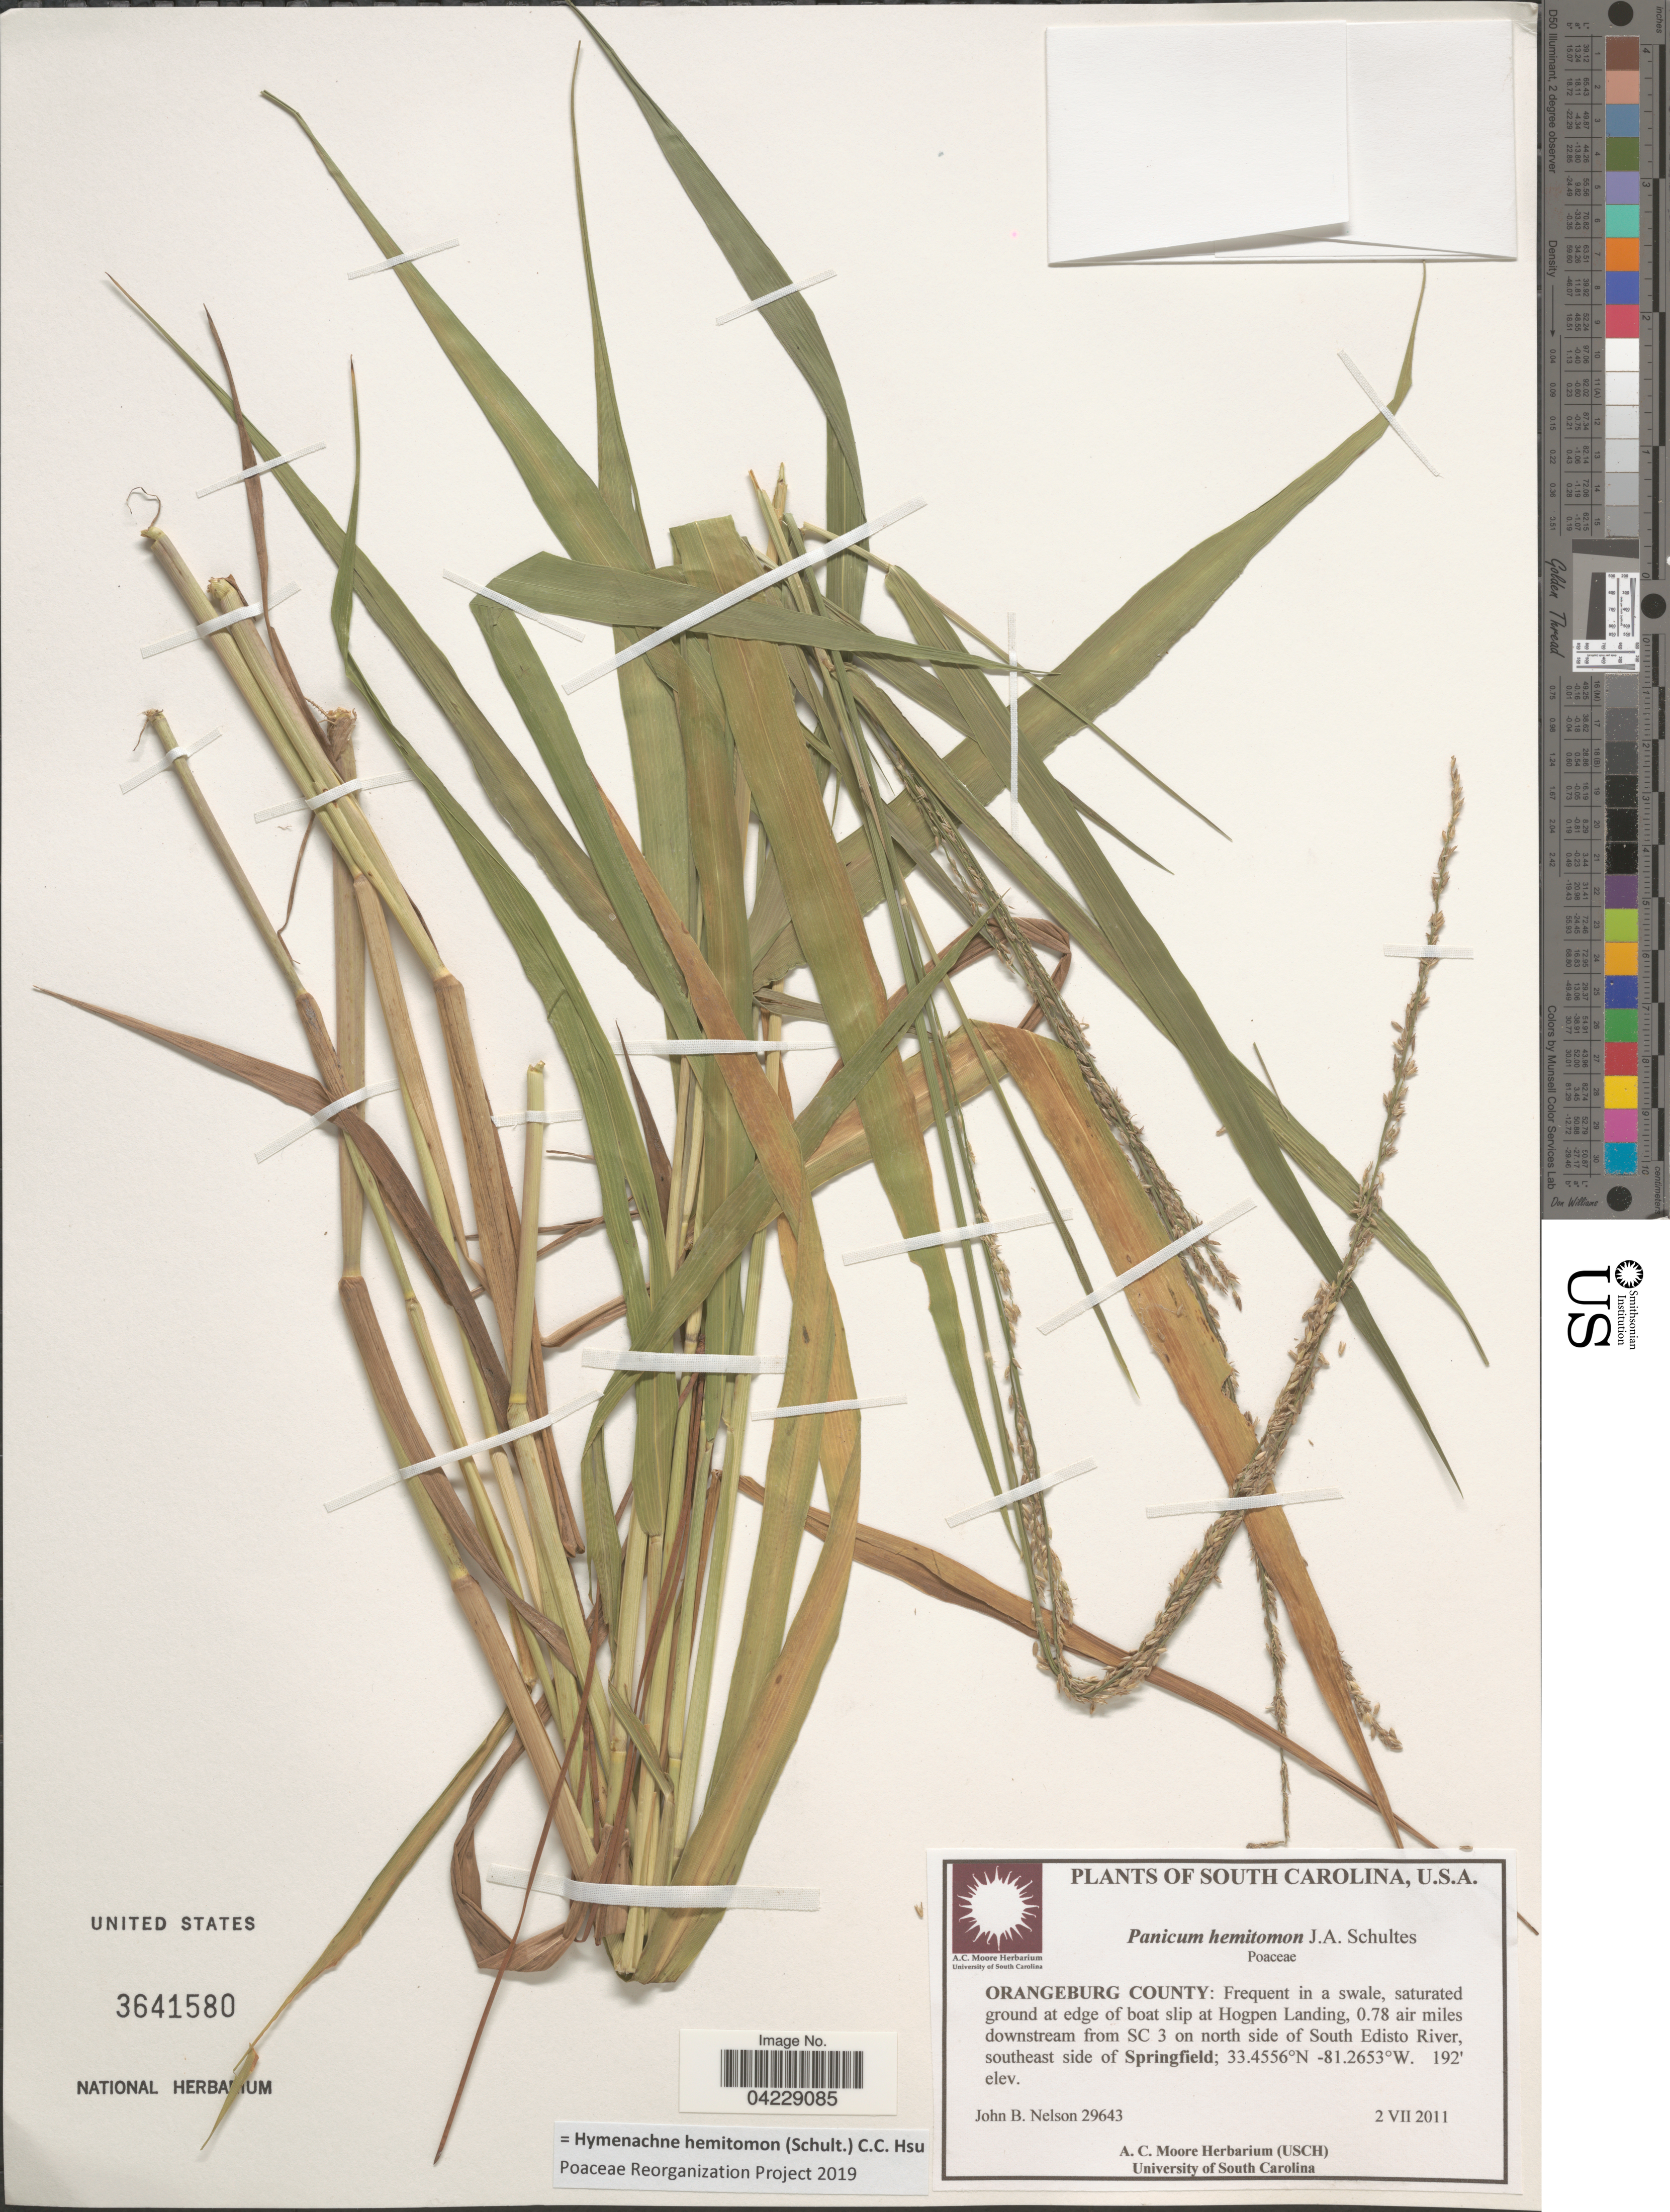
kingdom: Plantae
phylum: Tracheophyta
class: Liliopsida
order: Poales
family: Poaceae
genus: Hymenachne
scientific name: Hymenachne hemitomon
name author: (Schult.) C. C. Hsu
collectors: J. B. Nelson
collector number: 29643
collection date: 2011-07-02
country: United States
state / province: South Carolina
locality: Orangeburg County: In a swale, saturated ground at edge of boat slip at Hogpen Landing, 0.78 air miles downstream from SC 3 on north side of South Edisto River, southeast side of Springfield.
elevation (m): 59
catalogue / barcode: US 3641580